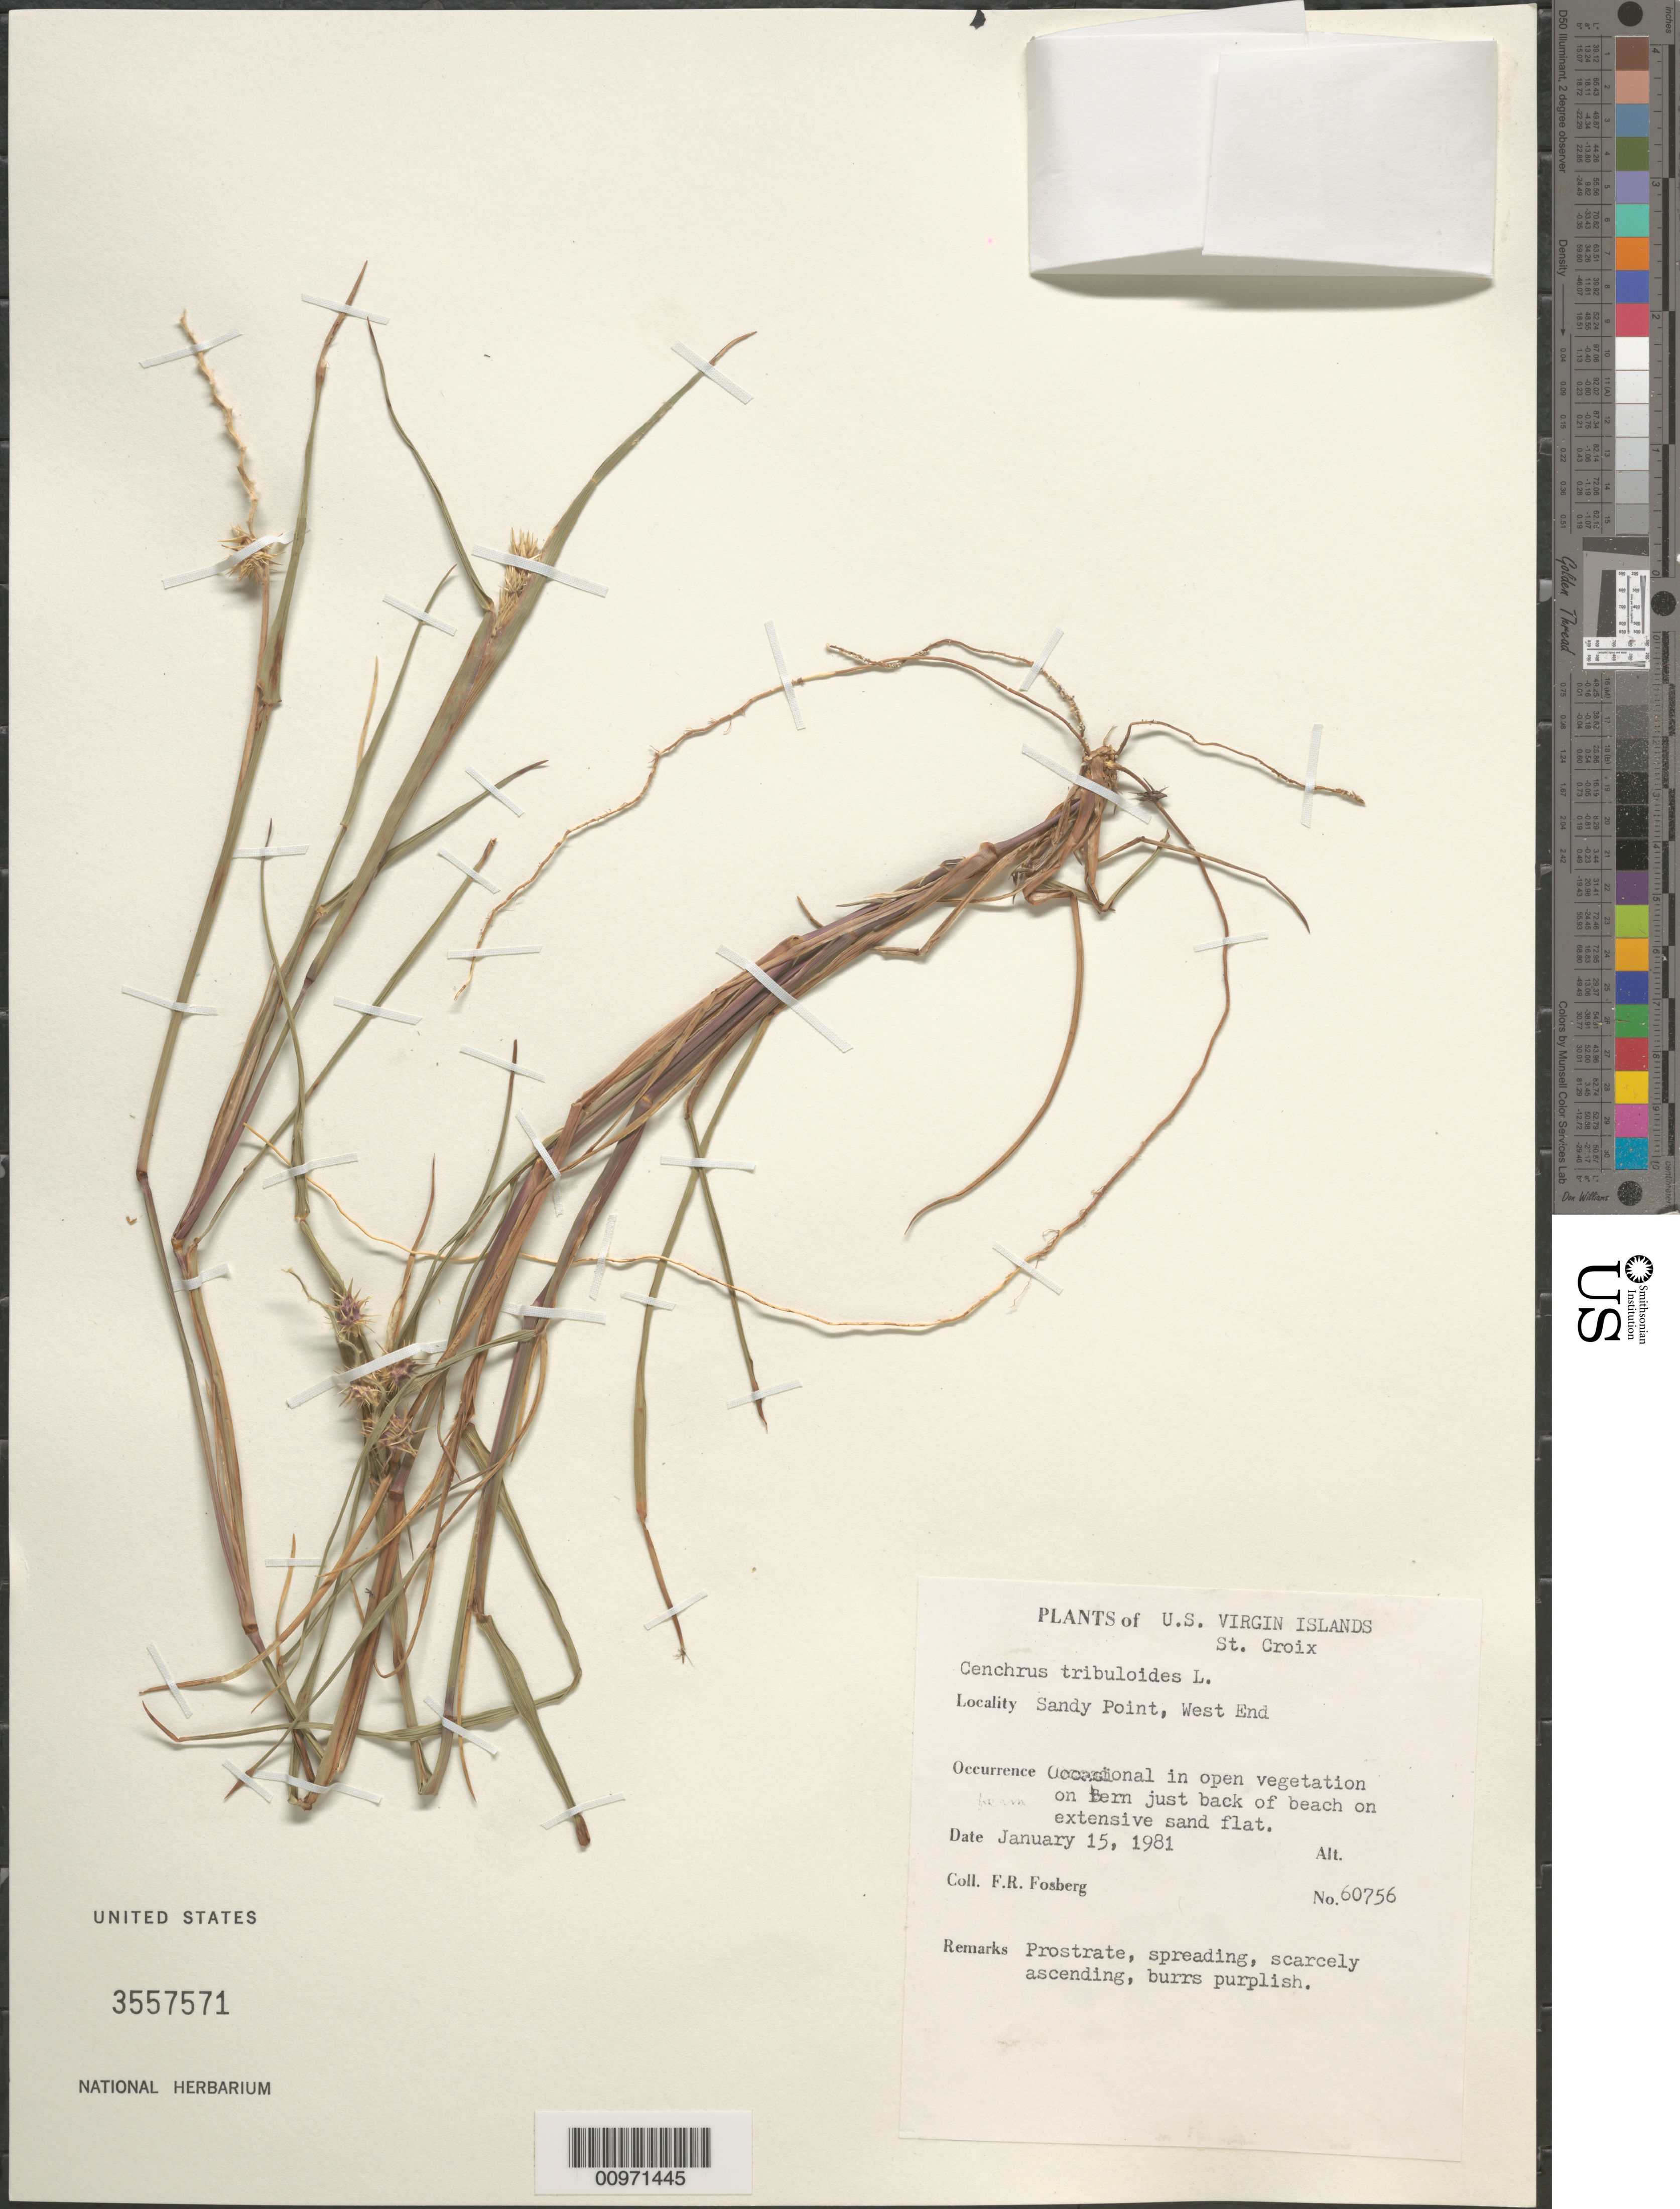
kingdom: Plantae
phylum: Tracheophyta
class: Liliopsida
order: Poales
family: Poaceae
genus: Cenchrus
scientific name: Cenchrus tribuloides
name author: L.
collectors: F. R. Fosberg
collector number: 60756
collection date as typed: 15 Jan 1981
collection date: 1981-01-15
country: U.S. Virgin Islands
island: St. Croix I.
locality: Sandy Point, West End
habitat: In open vegetation on berm just back of beach on extensive sand flat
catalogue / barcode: US 3557571